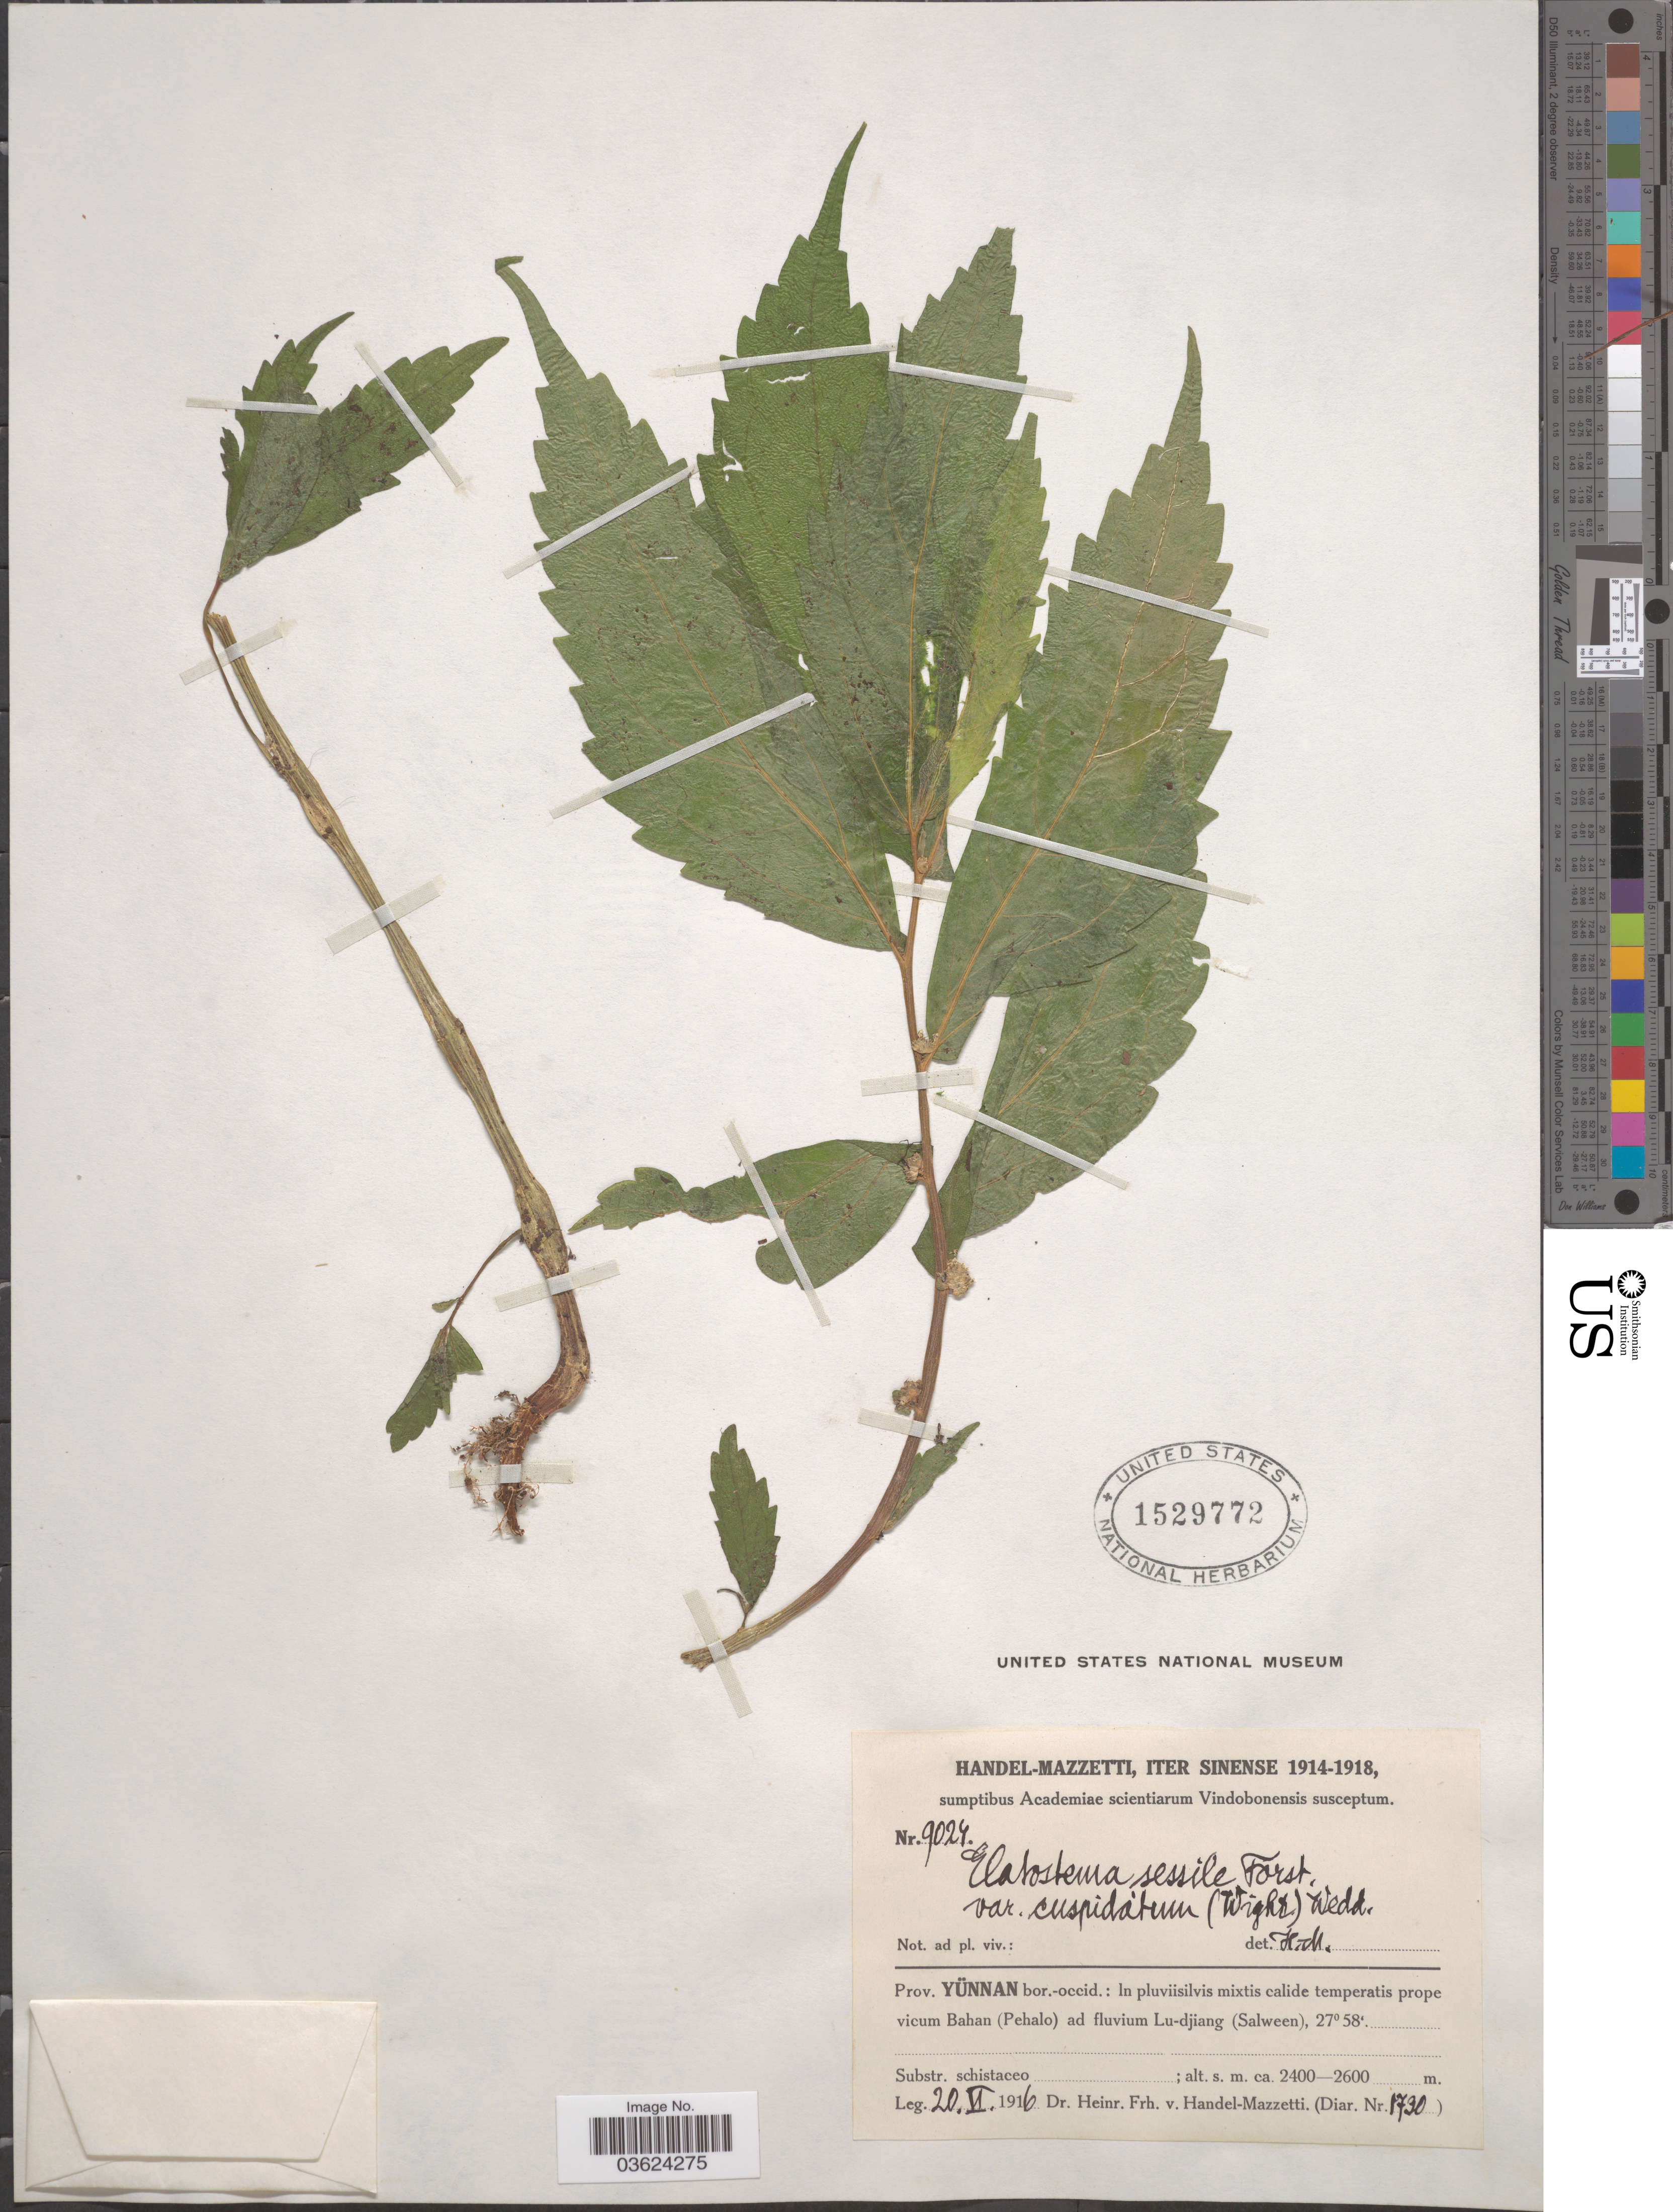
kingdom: Plantae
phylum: Tracheophyta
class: Magnoliopsida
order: Rosales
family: Urticaceae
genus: Elatostema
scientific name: Elatostema sessile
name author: J.R. Forst. & G. Forst.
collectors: H. Handel-Mazzetti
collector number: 9024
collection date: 1916-06-20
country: China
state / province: Yunnan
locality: Prov. Yünnan bor.-occid.: In pluviisilvis mixtis calide temperatis prope vicum Bahan (Pehalo) ad fluvium Lu-djiang (Salween).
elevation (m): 2400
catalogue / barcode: US 1529772